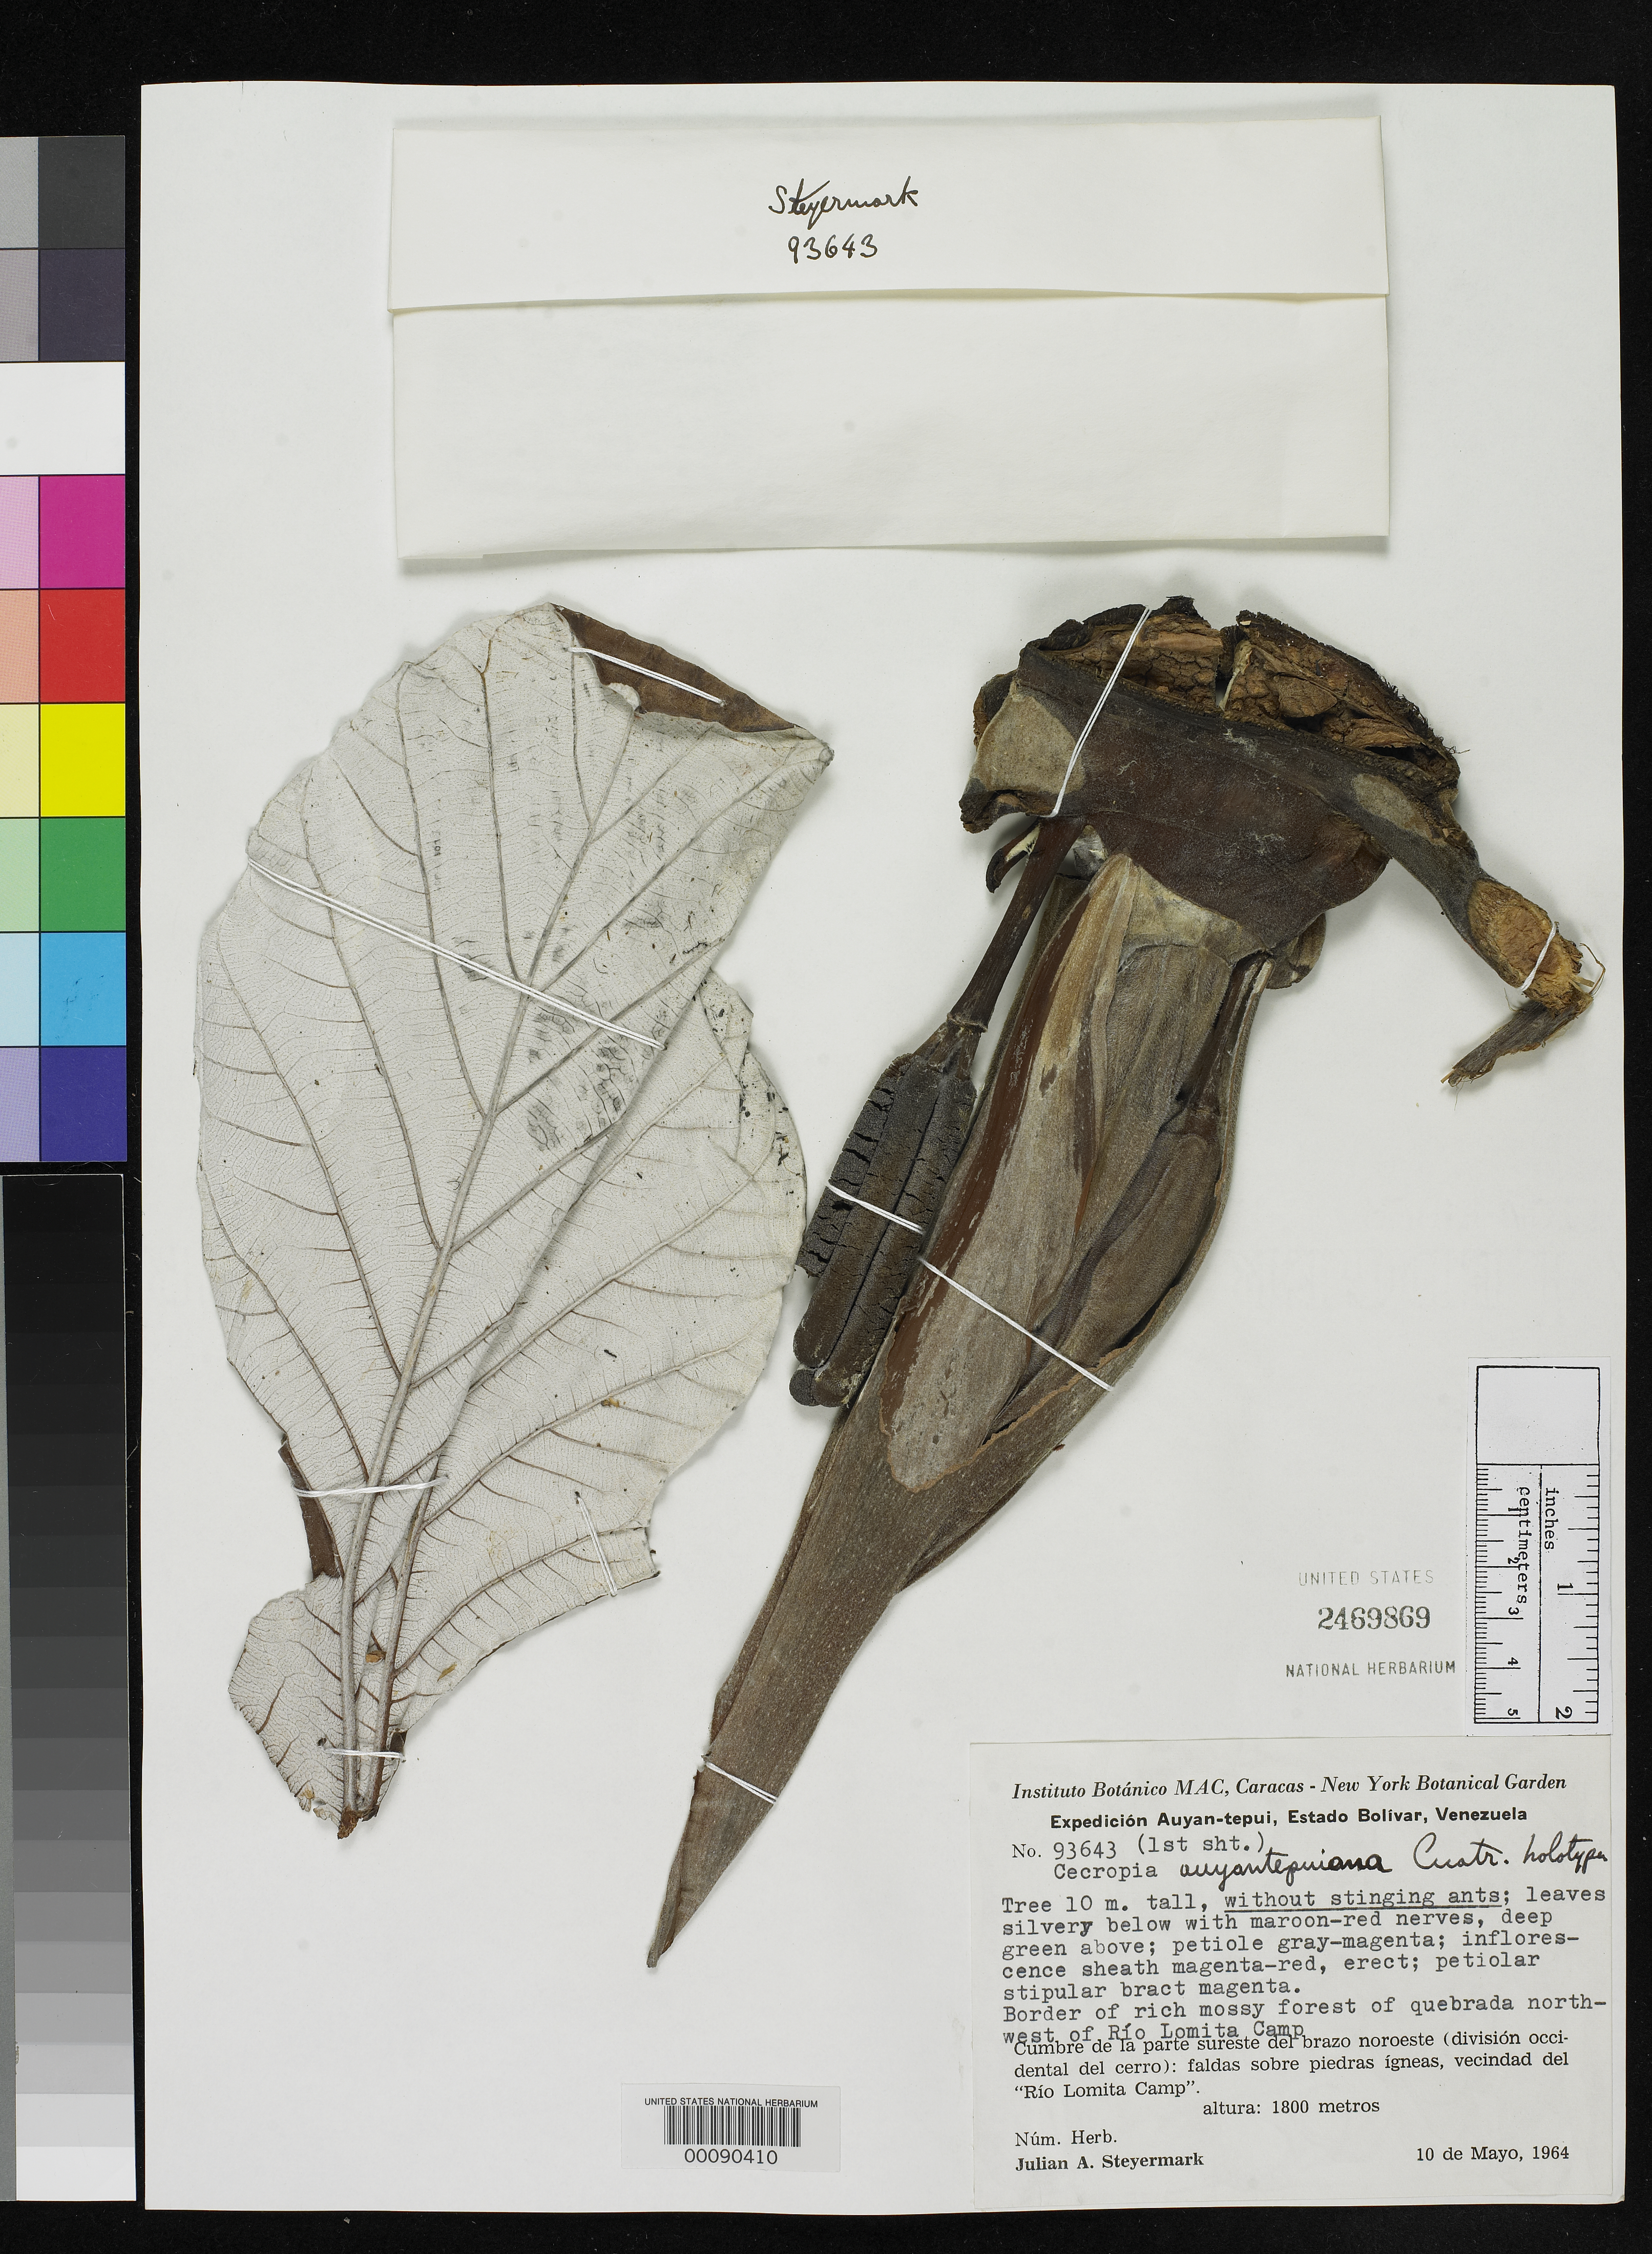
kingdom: Plantae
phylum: Tracheophyta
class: Magnoliopsida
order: Rosales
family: Urticaceae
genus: Cecropia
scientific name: Cecropia auyantepuiana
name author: Cuatrec.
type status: Holotype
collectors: J. Steyermark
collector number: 93643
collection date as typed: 10 May 1964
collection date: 1964-05-10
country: Venezuela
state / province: Bolivar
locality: Auyan-Tepui, Quebrada NW of Rio Lomito camp.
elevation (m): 1800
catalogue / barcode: US 2469869